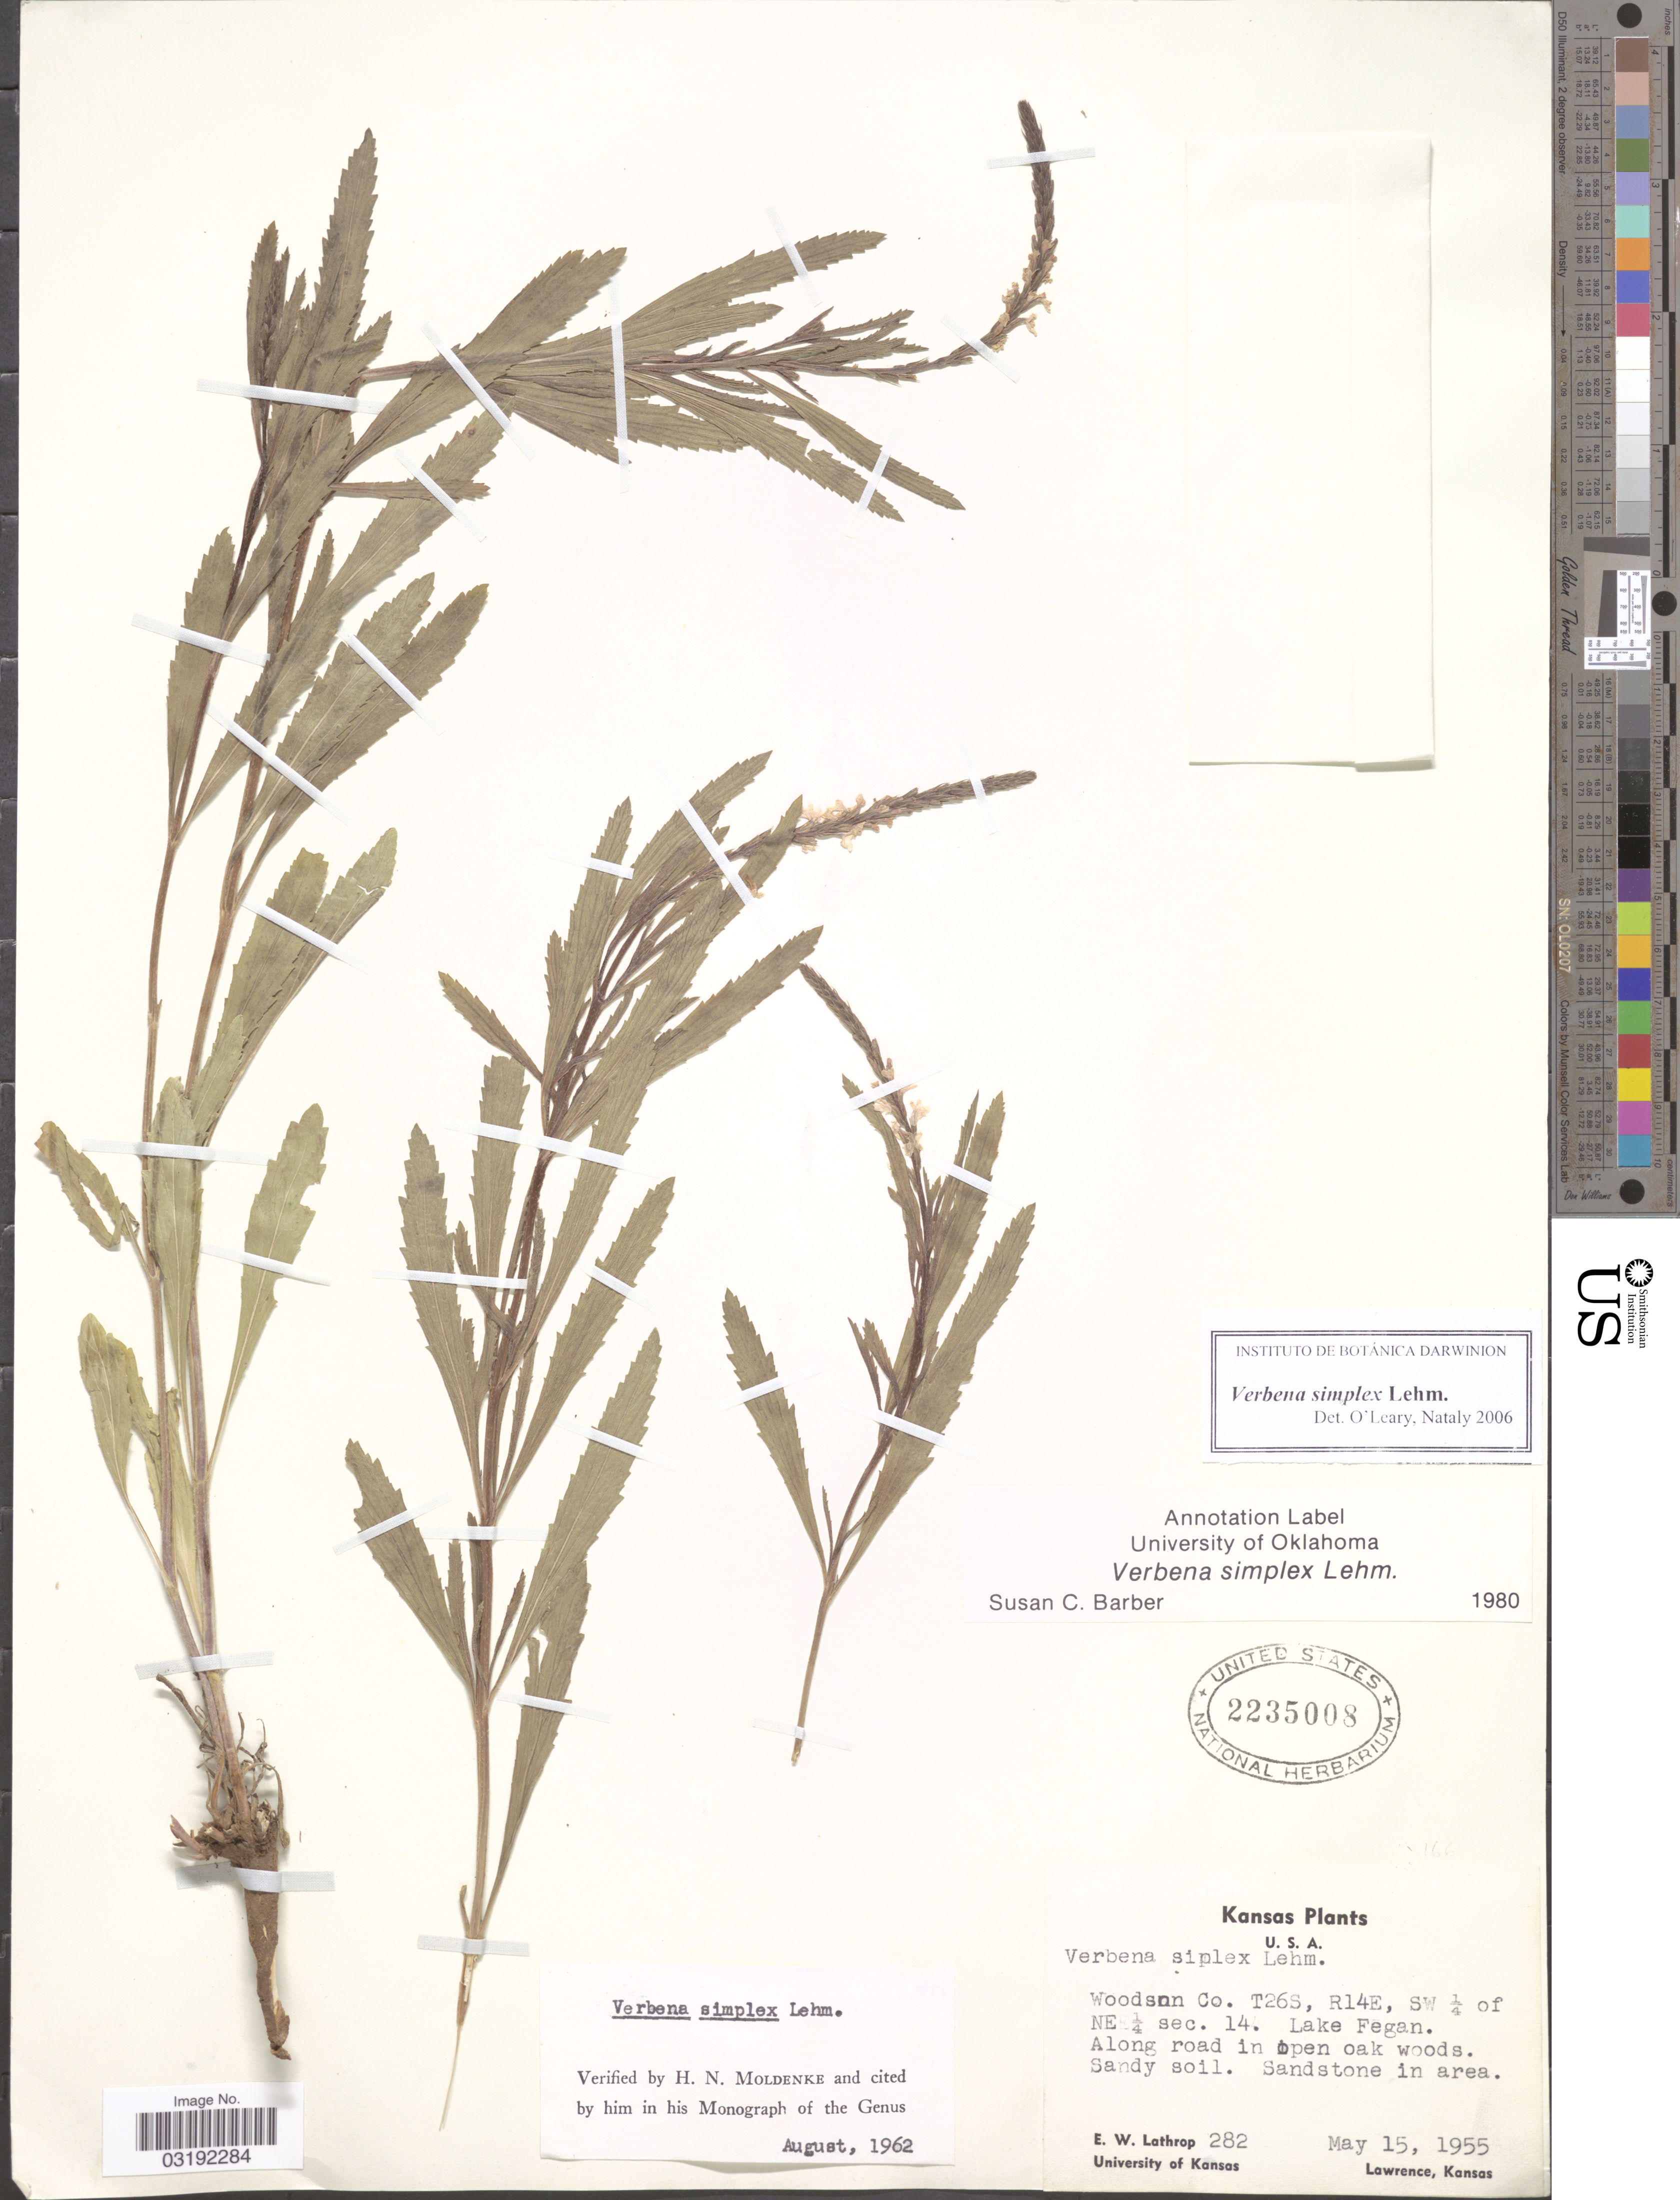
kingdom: Plantae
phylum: Tracheophyta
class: Magnoliopsida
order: Lamiales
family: Verbenaceae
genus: Verbena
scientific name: Verbena simplex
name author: F. Lehm.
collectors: E. W. Lathrop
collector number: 282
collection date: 1955-05-15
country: United States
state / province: Kansas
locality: Woodson Co. T26S, R14E, SW ¼ of NE ¼ sec. 14. Lake Fegan.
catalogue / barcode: US 2235008